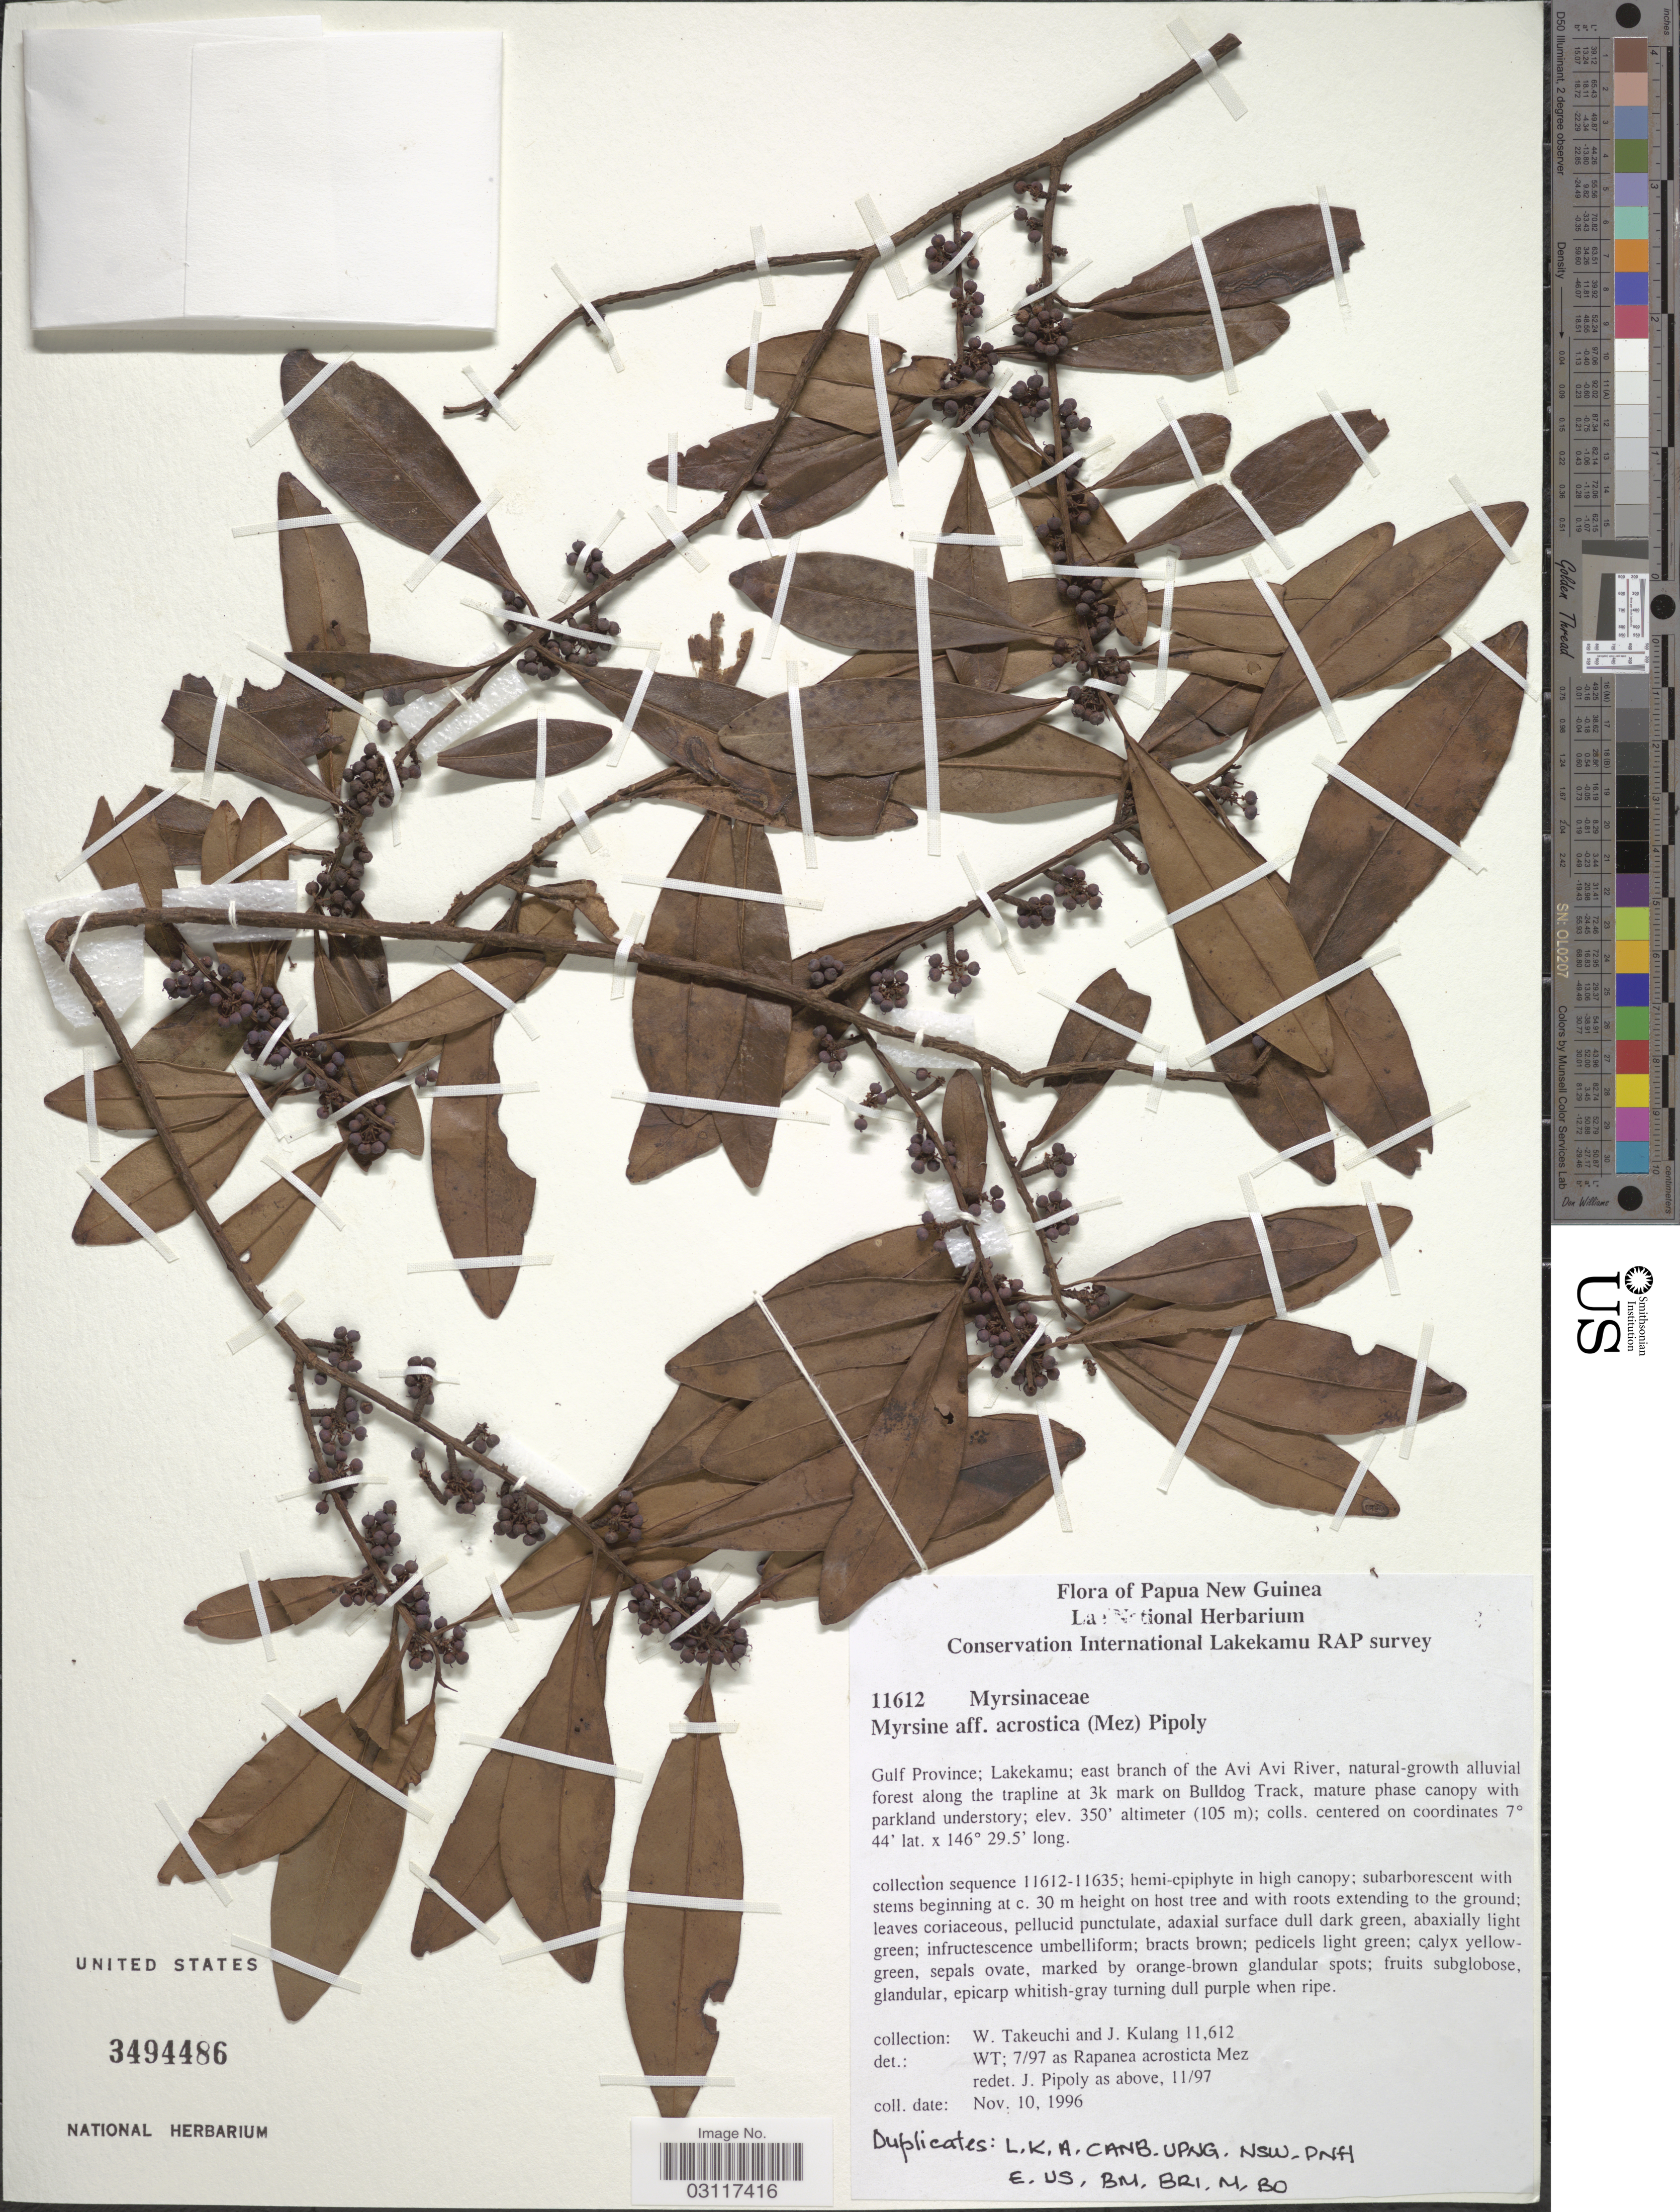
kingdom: Plantae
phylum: Tracheophyta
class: Magnoliopsida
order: Ericales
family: Primulaceae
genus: Myrsine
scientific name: Myrsine acrosticta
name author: (Mez) Pipoly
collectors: W. Takeuchi & J. Kulang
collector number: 11612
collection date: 1996-11-10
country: Papua New Guinea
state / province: Gulf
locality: Gulf Province; Lakekamu; east of branch of the Avi Avi River, natural-growth alluvial forest along the trapeline at 3k mark on Bulldog Track.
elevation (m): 105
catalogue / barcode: US 3494486